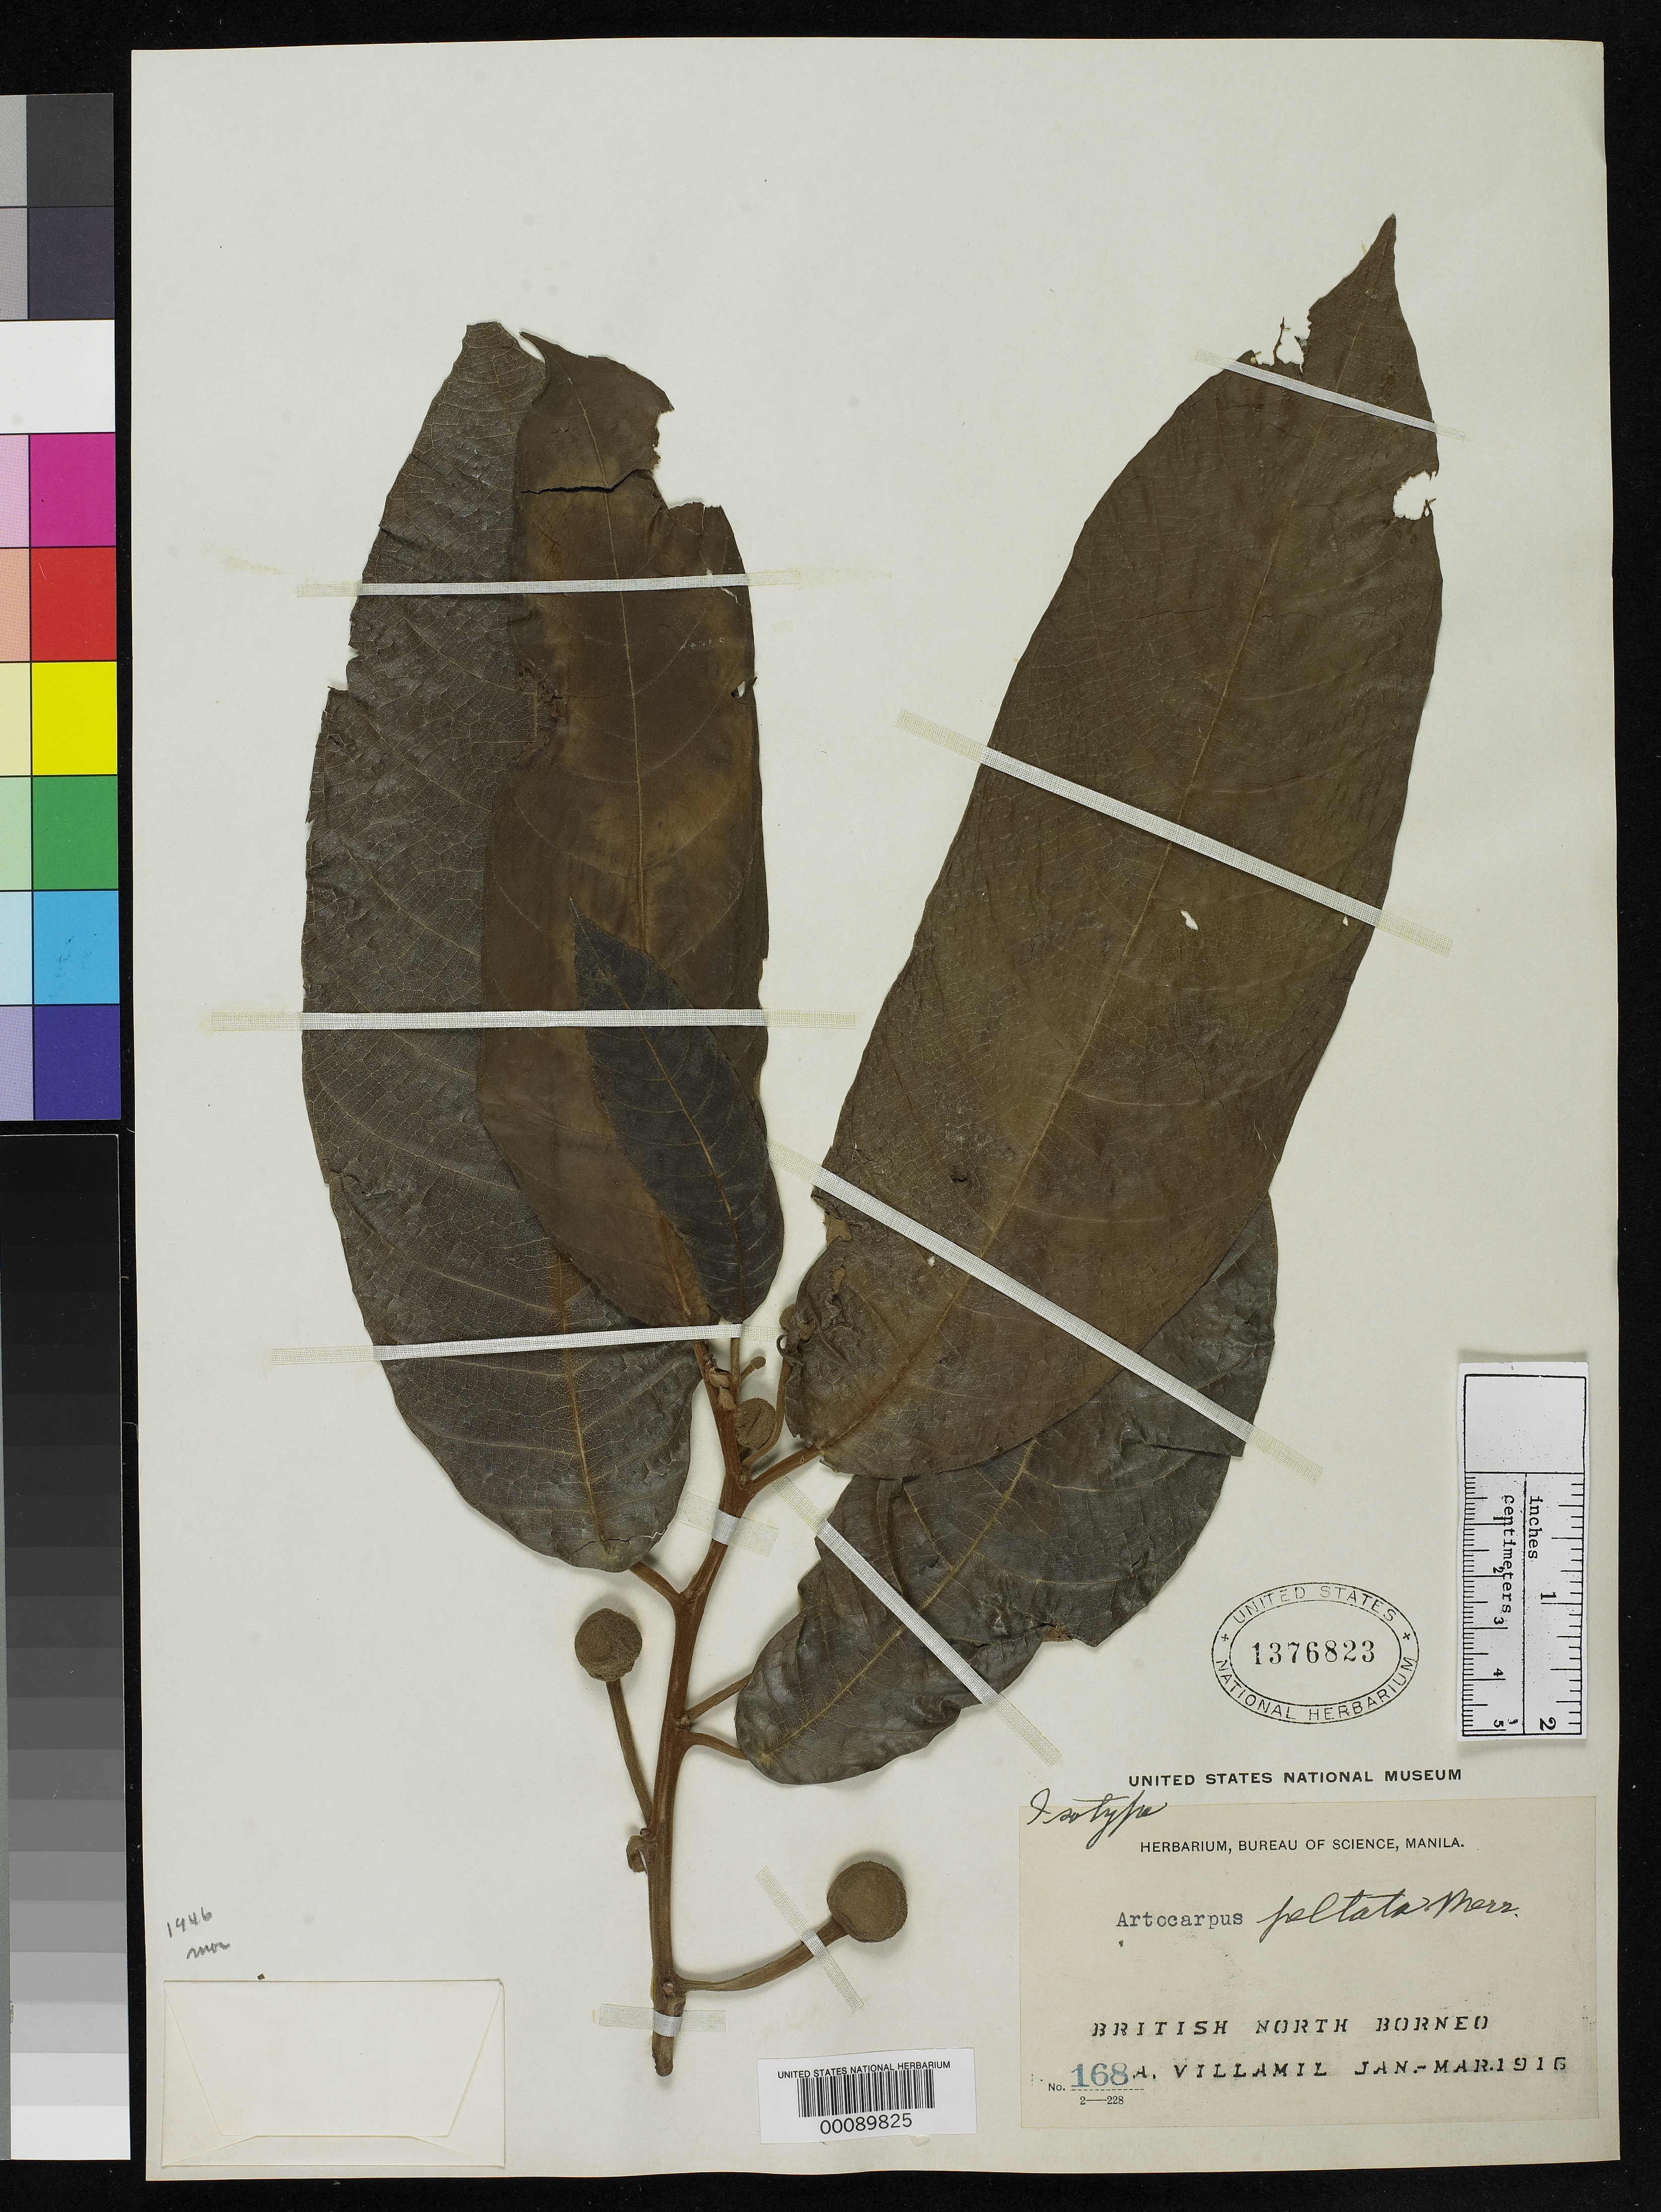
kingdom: Plantae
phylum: Tracheophyta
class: Magnoliopsida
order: Rosales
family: Moraceae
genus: Artocarpus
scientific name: Artocarpus peltatus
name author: Merr.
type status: Isotype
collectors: A. Villamil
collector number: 168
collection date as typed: Jan 1916 to -- Mar 1916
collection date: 1916-01/1916-03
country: Malaysia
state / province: Sabah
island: Borneo Island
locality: Country as"British North Borneo".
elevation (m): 80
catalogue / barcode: US 1376823